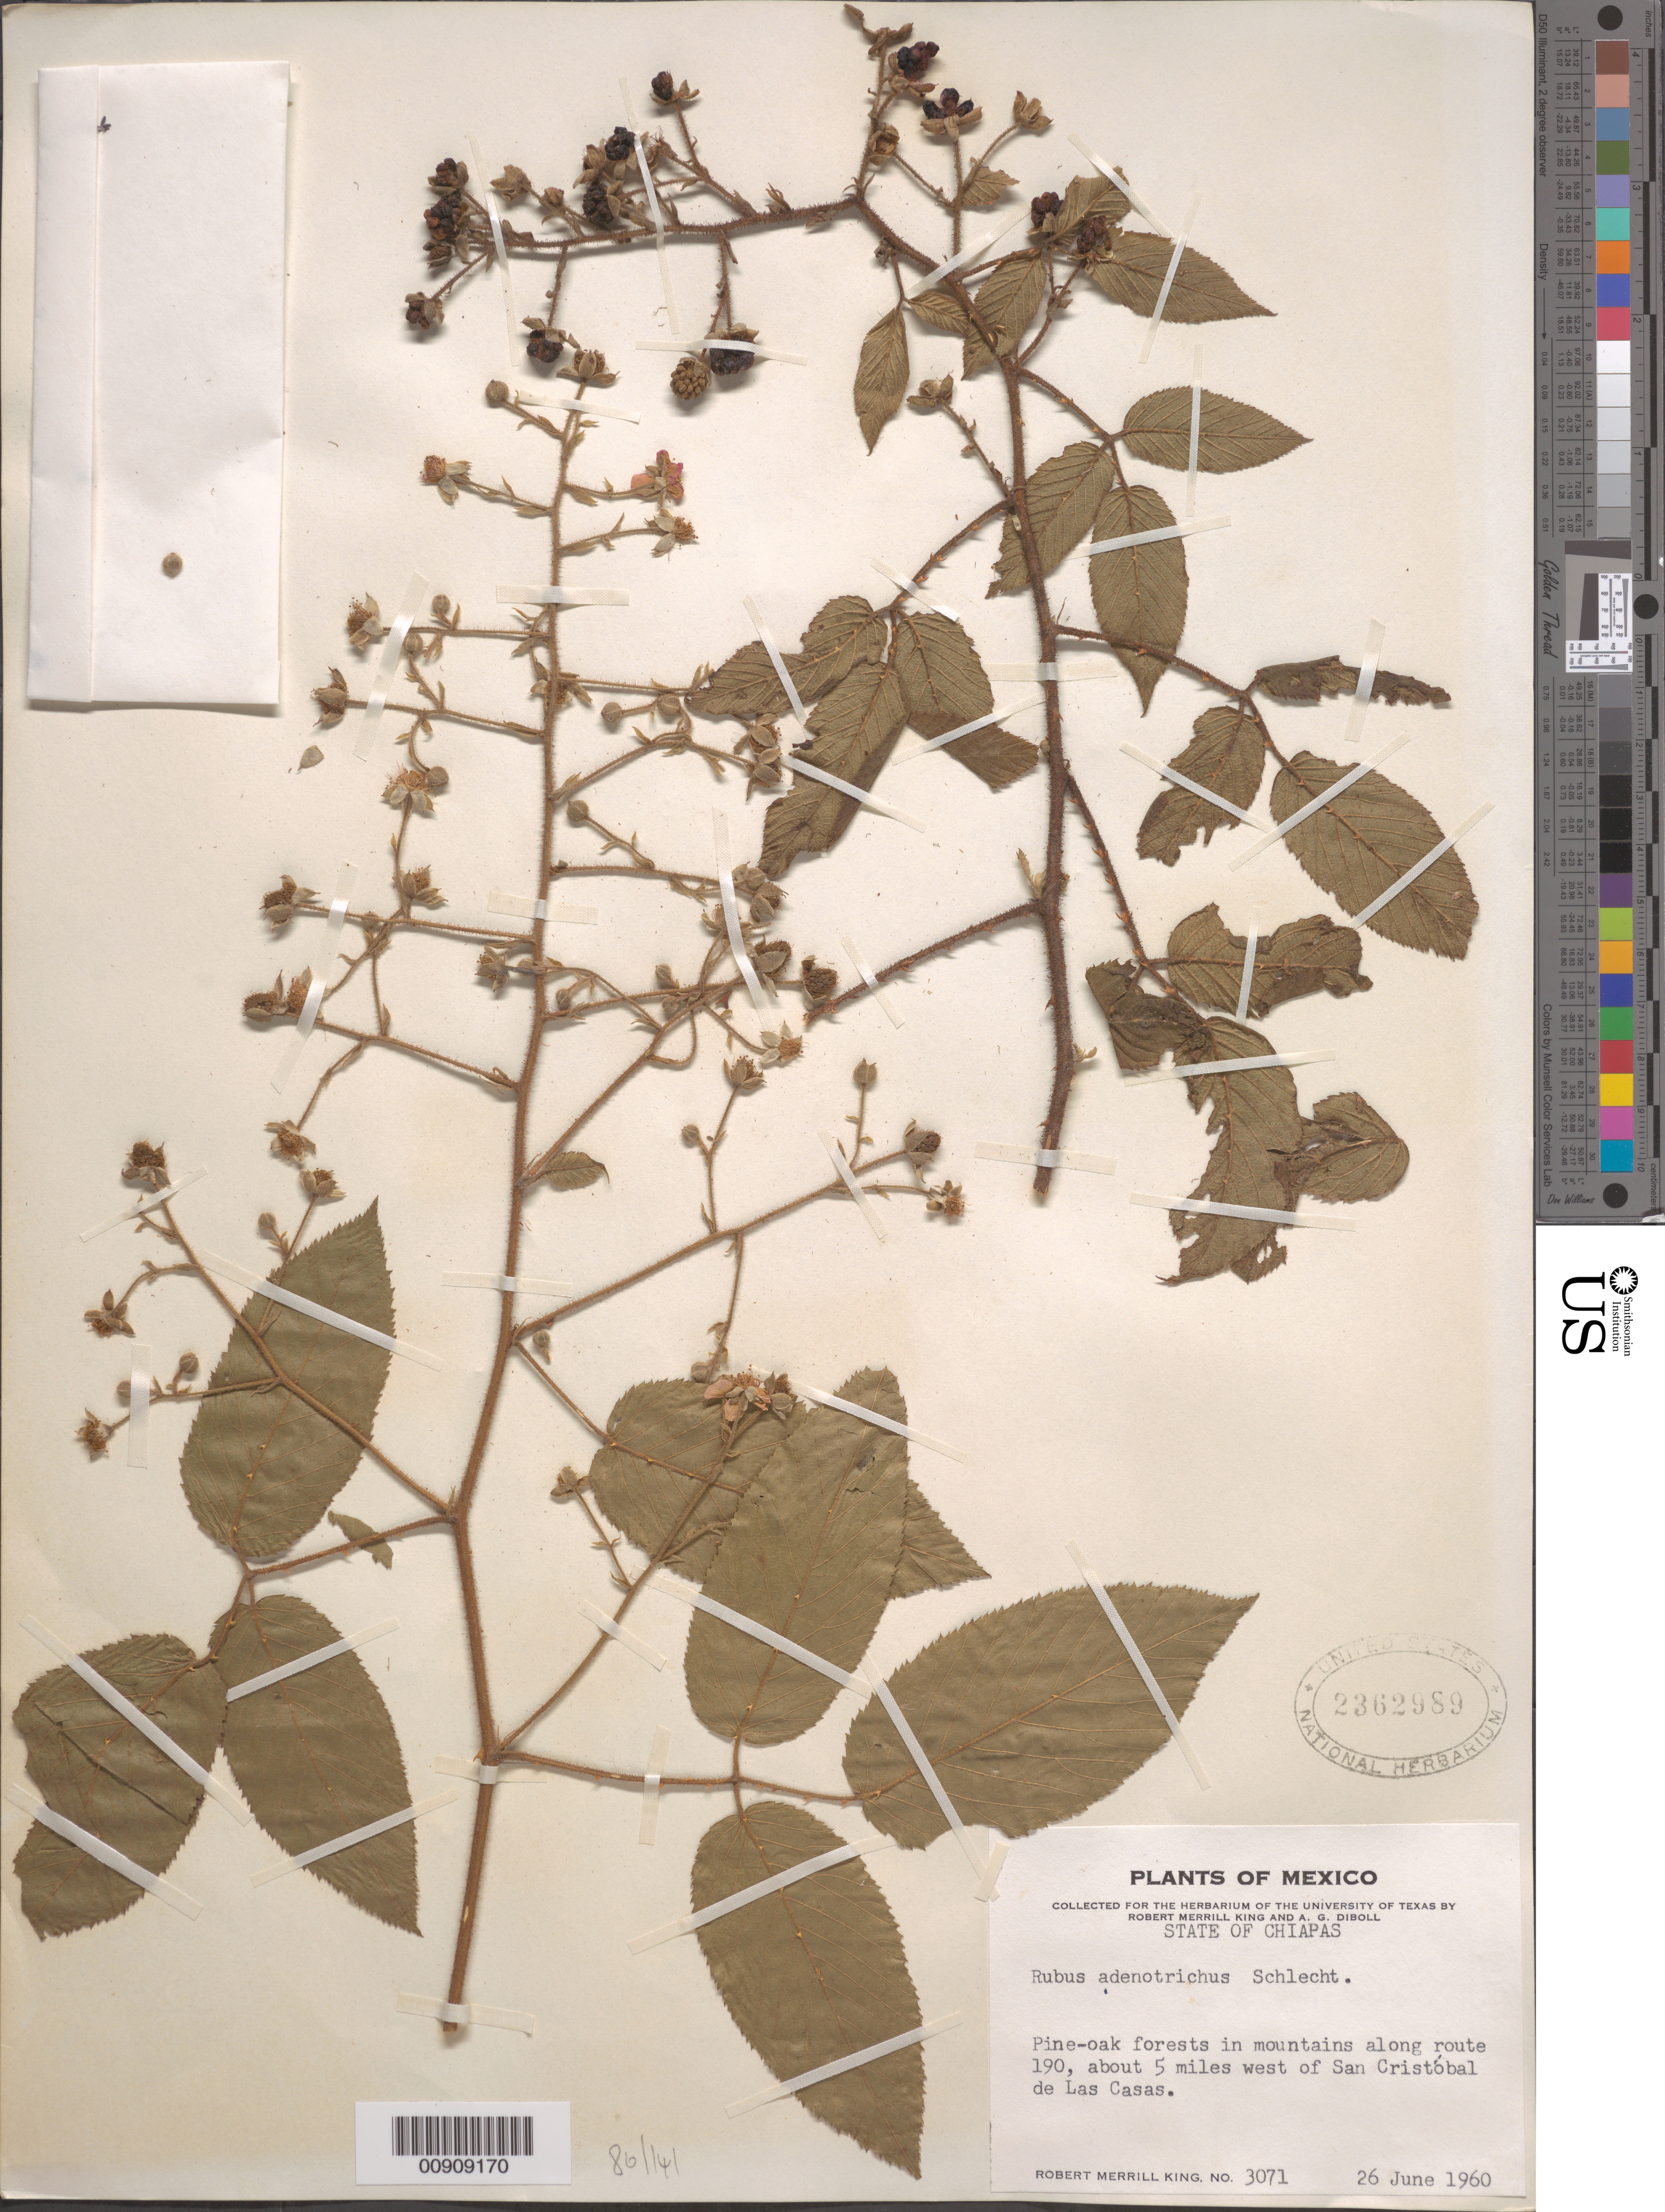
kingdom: Plantae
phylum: Tracheophyta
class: Magnoliopsida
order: Rosales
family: Rosaceae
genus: Rubus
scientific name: Rubus adenotrichos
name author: Schltdl.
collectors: R. M. King & A. Diboll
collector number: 3071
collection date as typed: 26 Jun 1960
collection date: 1960-06-26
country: Mexico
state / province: Chiapas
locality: Mountains along route 190, about 5 miles west of San Cristóbal de las Casas.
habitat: Pine-oak forests in mountains.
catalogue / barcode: US 2362989